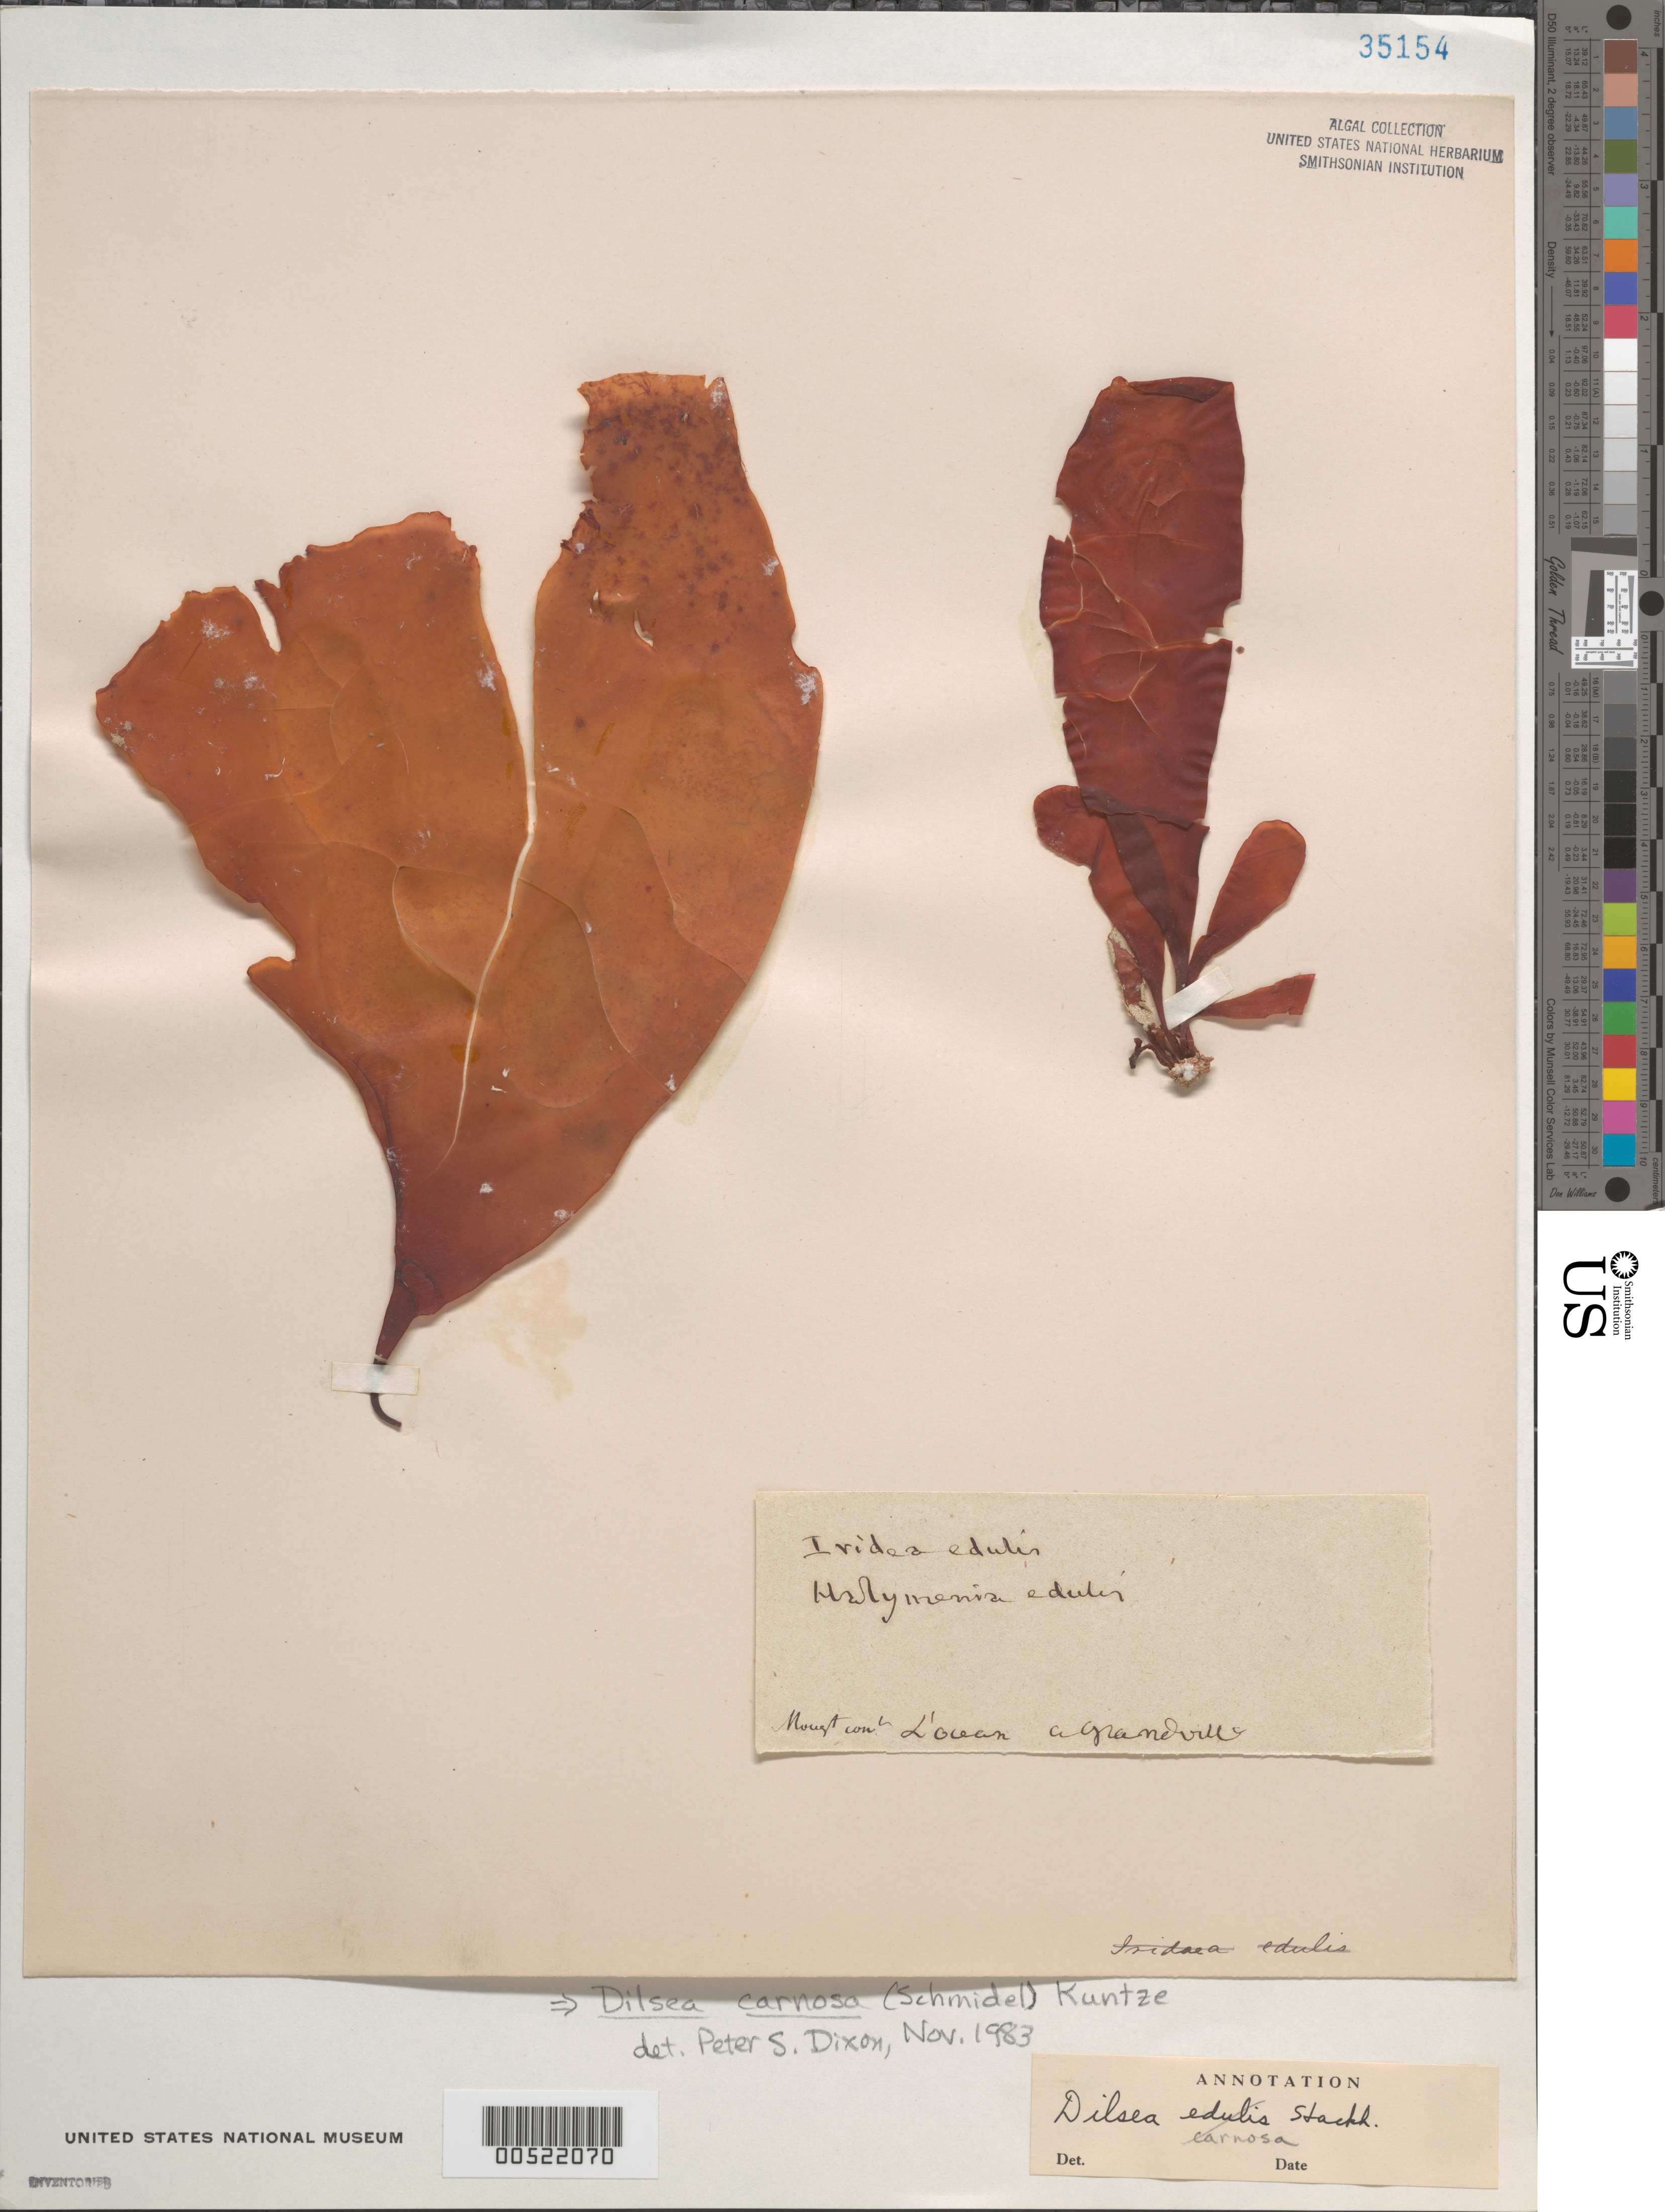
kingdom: Plantae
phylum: Rhodophyta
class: Florideophyceae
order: Gigartinales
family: Dumontiaceae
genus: Dilsea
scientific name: Dilsea carnosa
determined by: Dixon, P. S.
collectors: J. Mougeot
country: France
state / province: Normandie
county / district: Manche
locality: Granville (Grandville)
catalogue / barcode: US 35154